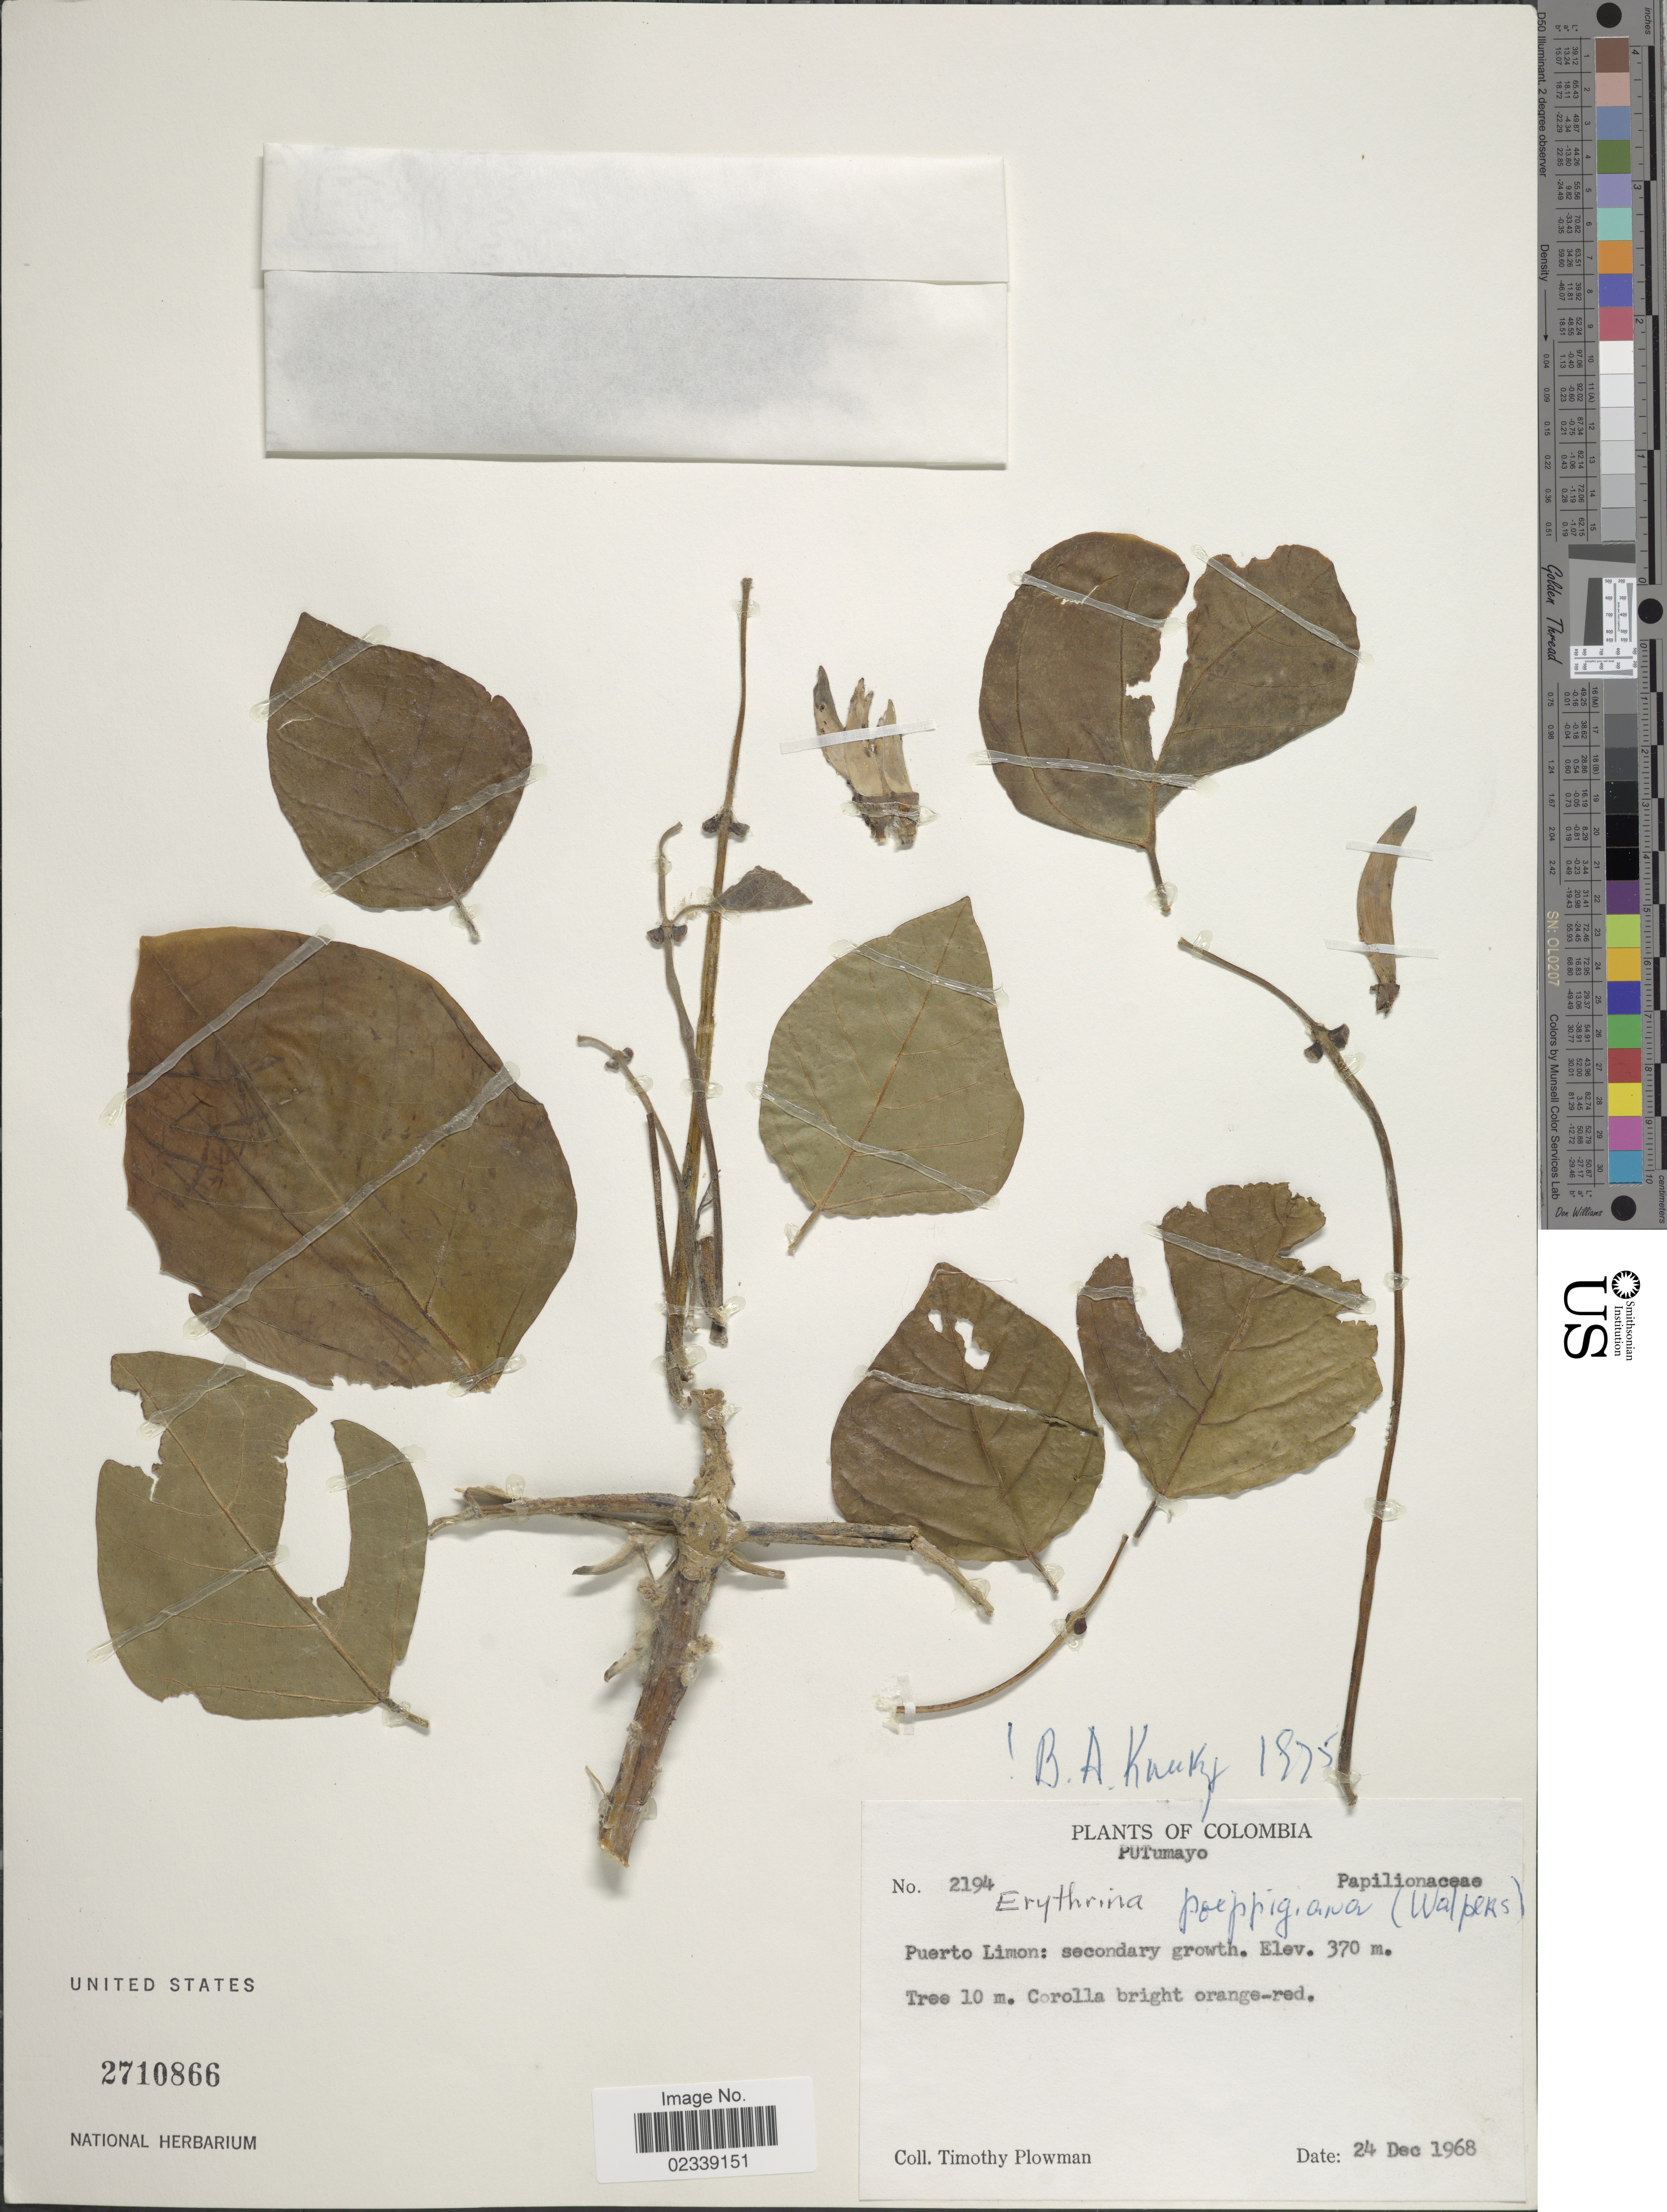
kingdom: Plantae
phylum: Tracheophyta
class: Magnoliopsida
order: Fabales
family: Fabaceae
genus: Erythrina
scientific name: Erythrina poeppigiana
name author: (Walp.) O.F. Cook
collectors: T. Plowman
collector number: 2194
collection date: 1968-12-24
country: Colombia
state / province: Putumayo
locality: Puerto Limon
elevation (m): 370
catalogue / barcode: US 2710866